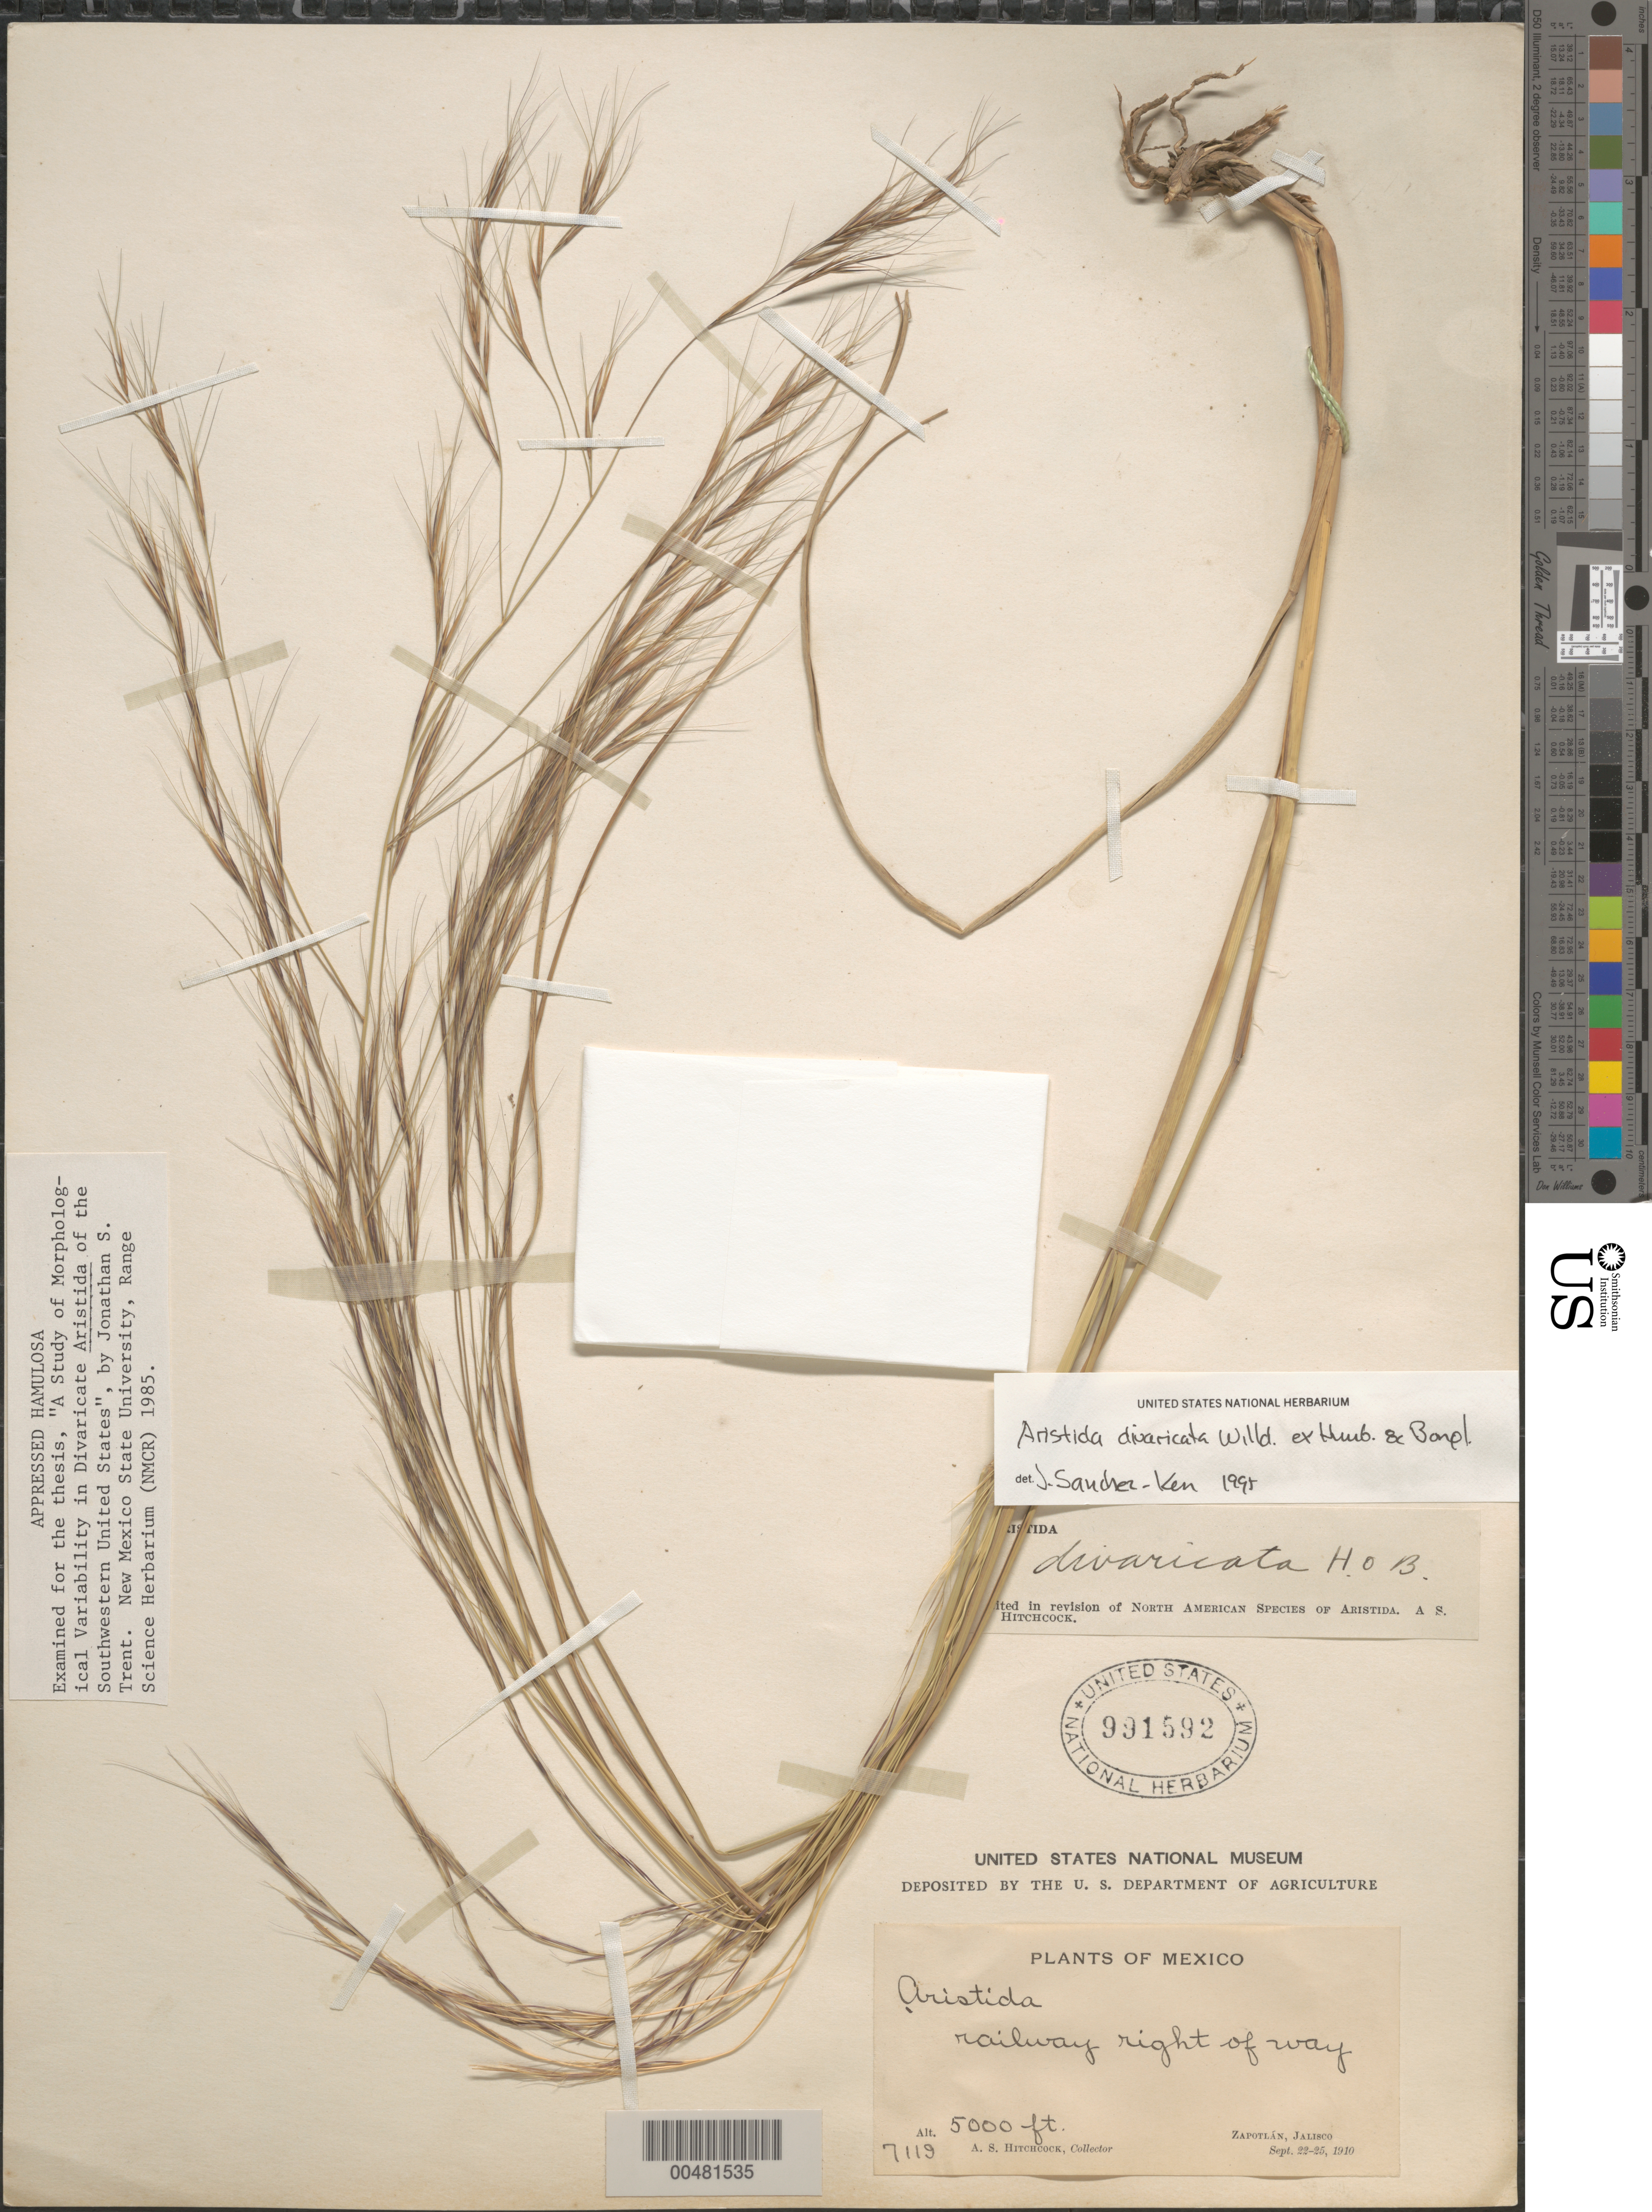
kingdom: Plantae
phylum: Tracheophyta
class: Liliopsida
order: Poales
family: Poaceae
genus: Aristida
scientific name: Aristida divaricata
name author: Humb. & Bonpl. ex Willd.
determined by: Sánchez-Ken, J. G.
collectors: A. S. Hitchcock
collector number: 7119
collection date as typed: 22 Sep 1910 to 25 Sep 1910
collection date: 1910-09-22/1910-09-25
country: Mexico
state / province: Jalisco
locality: Zapotlán, railway right of way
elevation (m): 1524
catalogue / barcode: US 991592